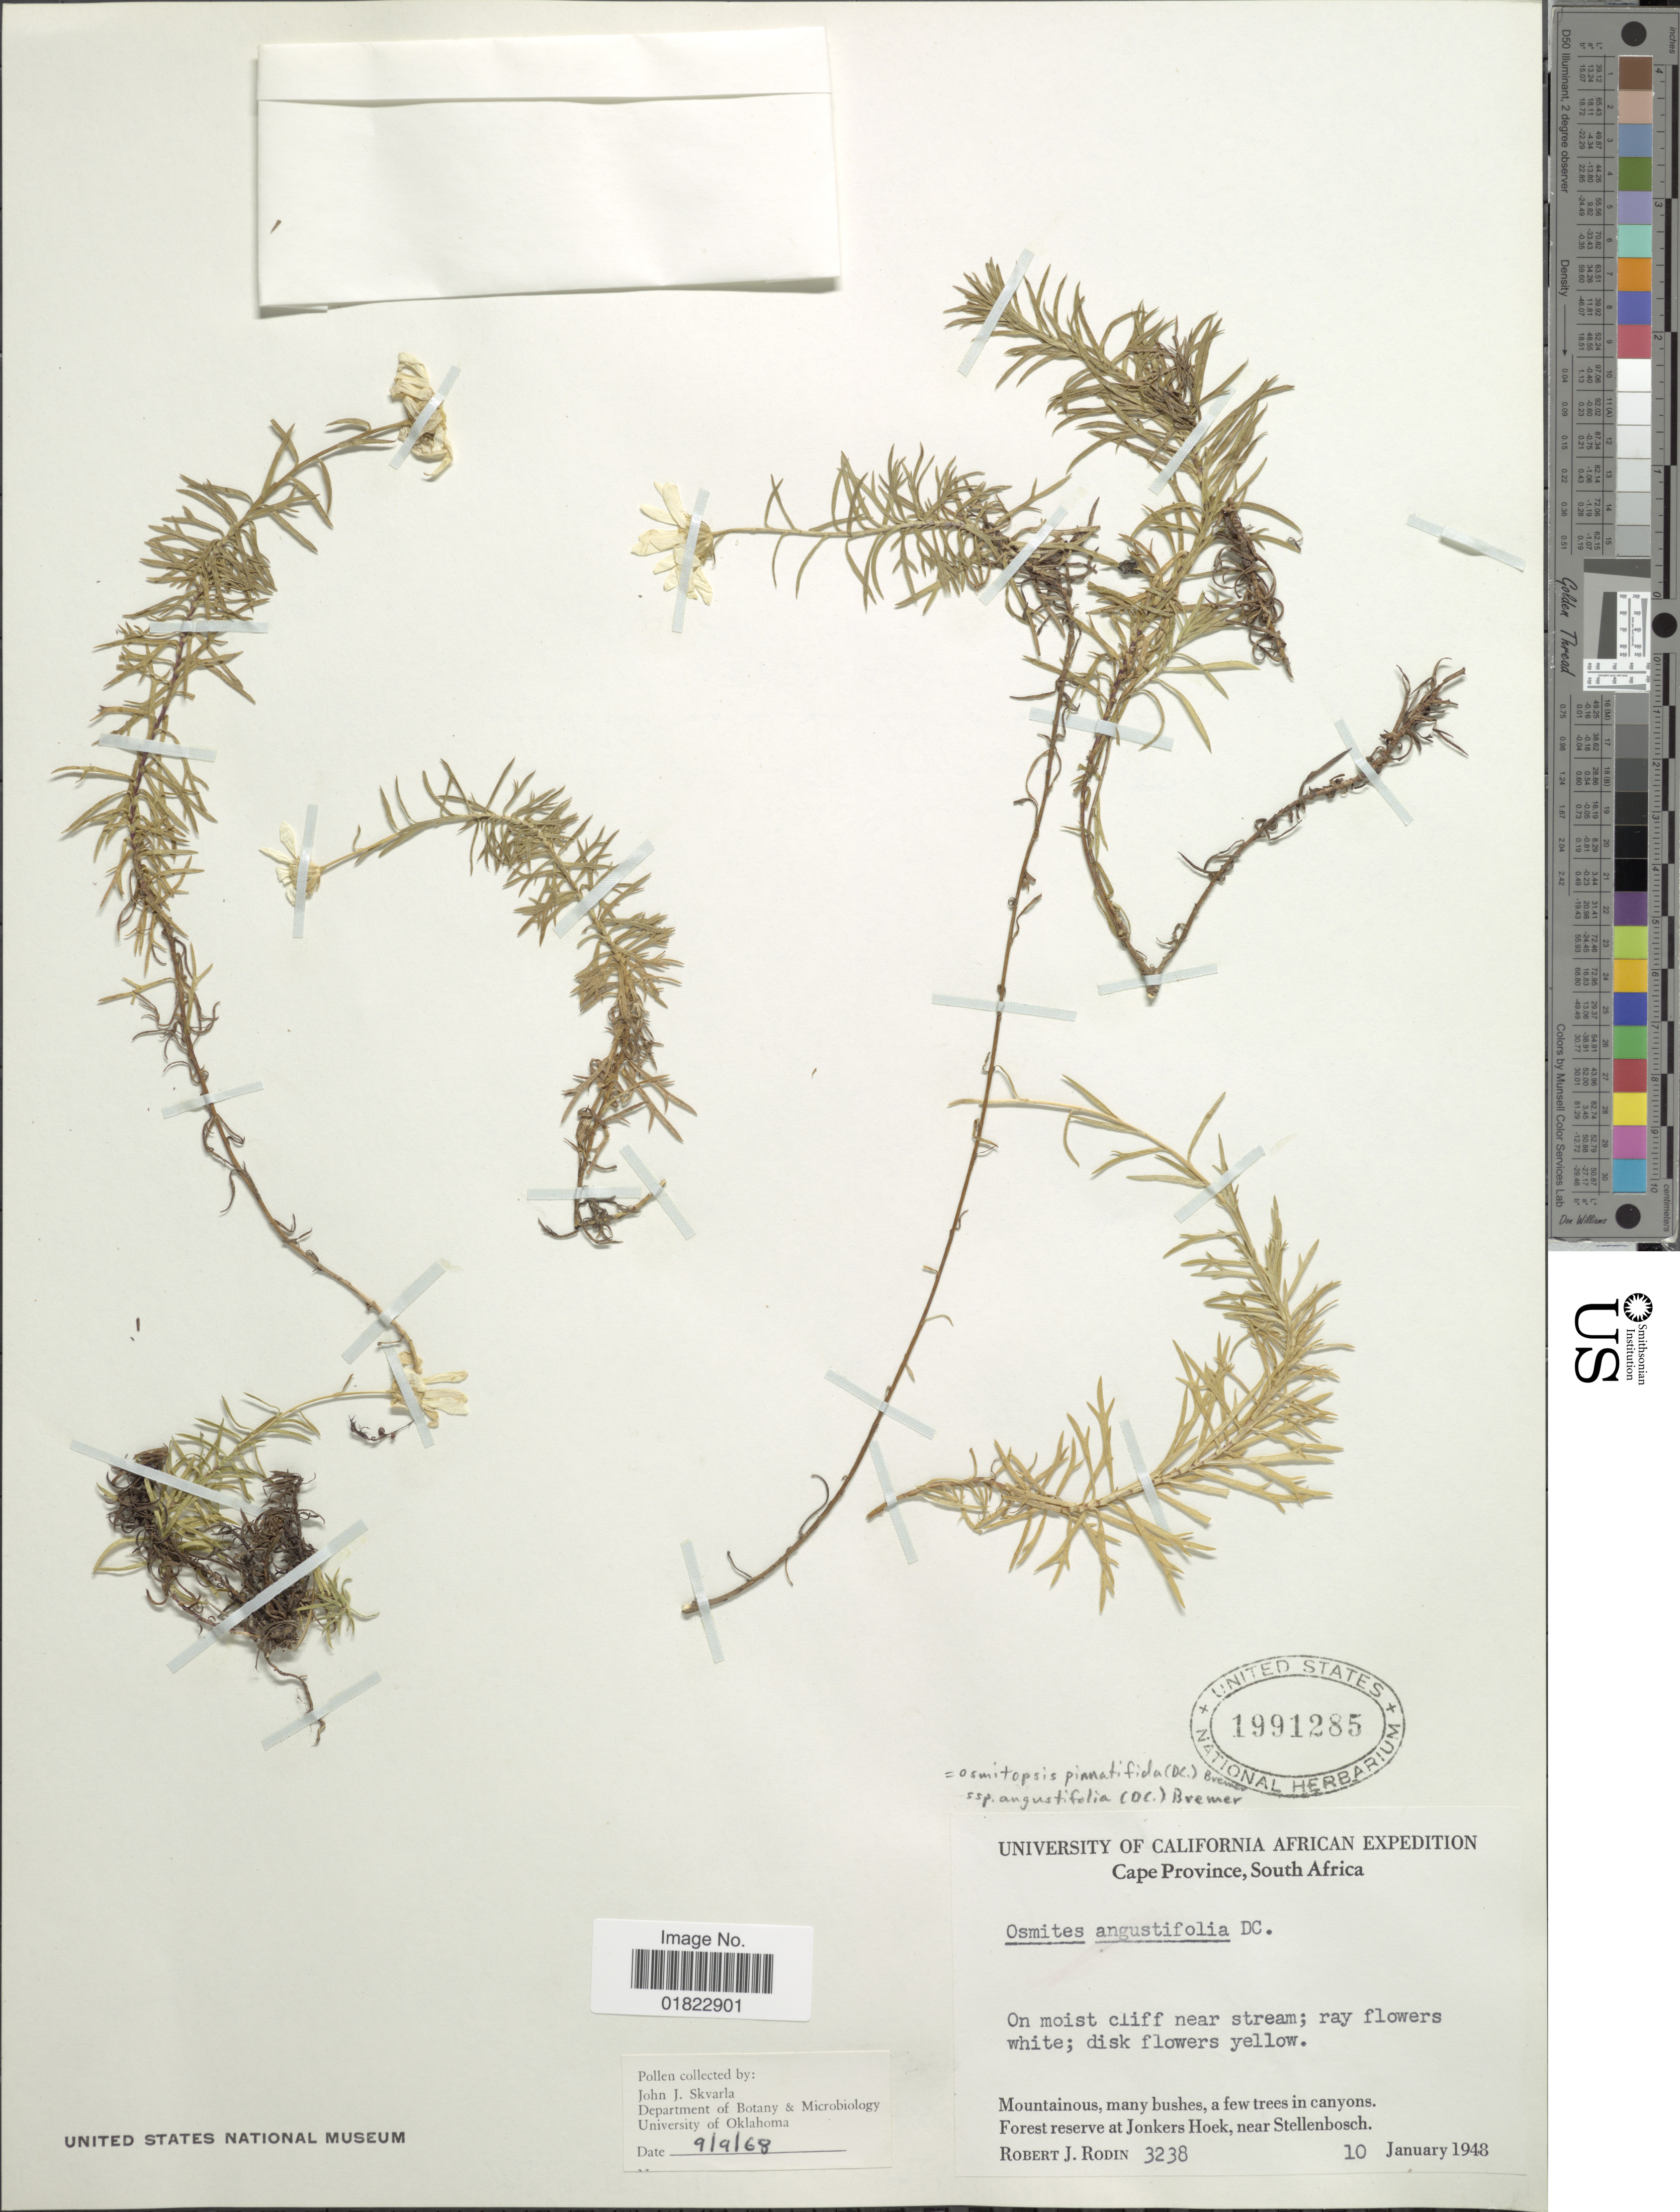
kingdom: Plantae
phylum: Tracheophyta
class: Magnoliopsida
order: Asterales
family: Asteraceae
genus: Osmitopsis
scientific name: Osmitopsis pinnatifida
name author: (DC.) K. Bremer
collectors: R. J. Rodin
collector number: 3238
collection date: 1948-01-10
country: South Africa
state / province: Western Cape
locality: Cape Province, South Africa. Mountainous, many bushes, a few trees in canyons, Forest reserve at Jonkers Hoek near Stellenbosch.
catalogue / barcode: US 1991285